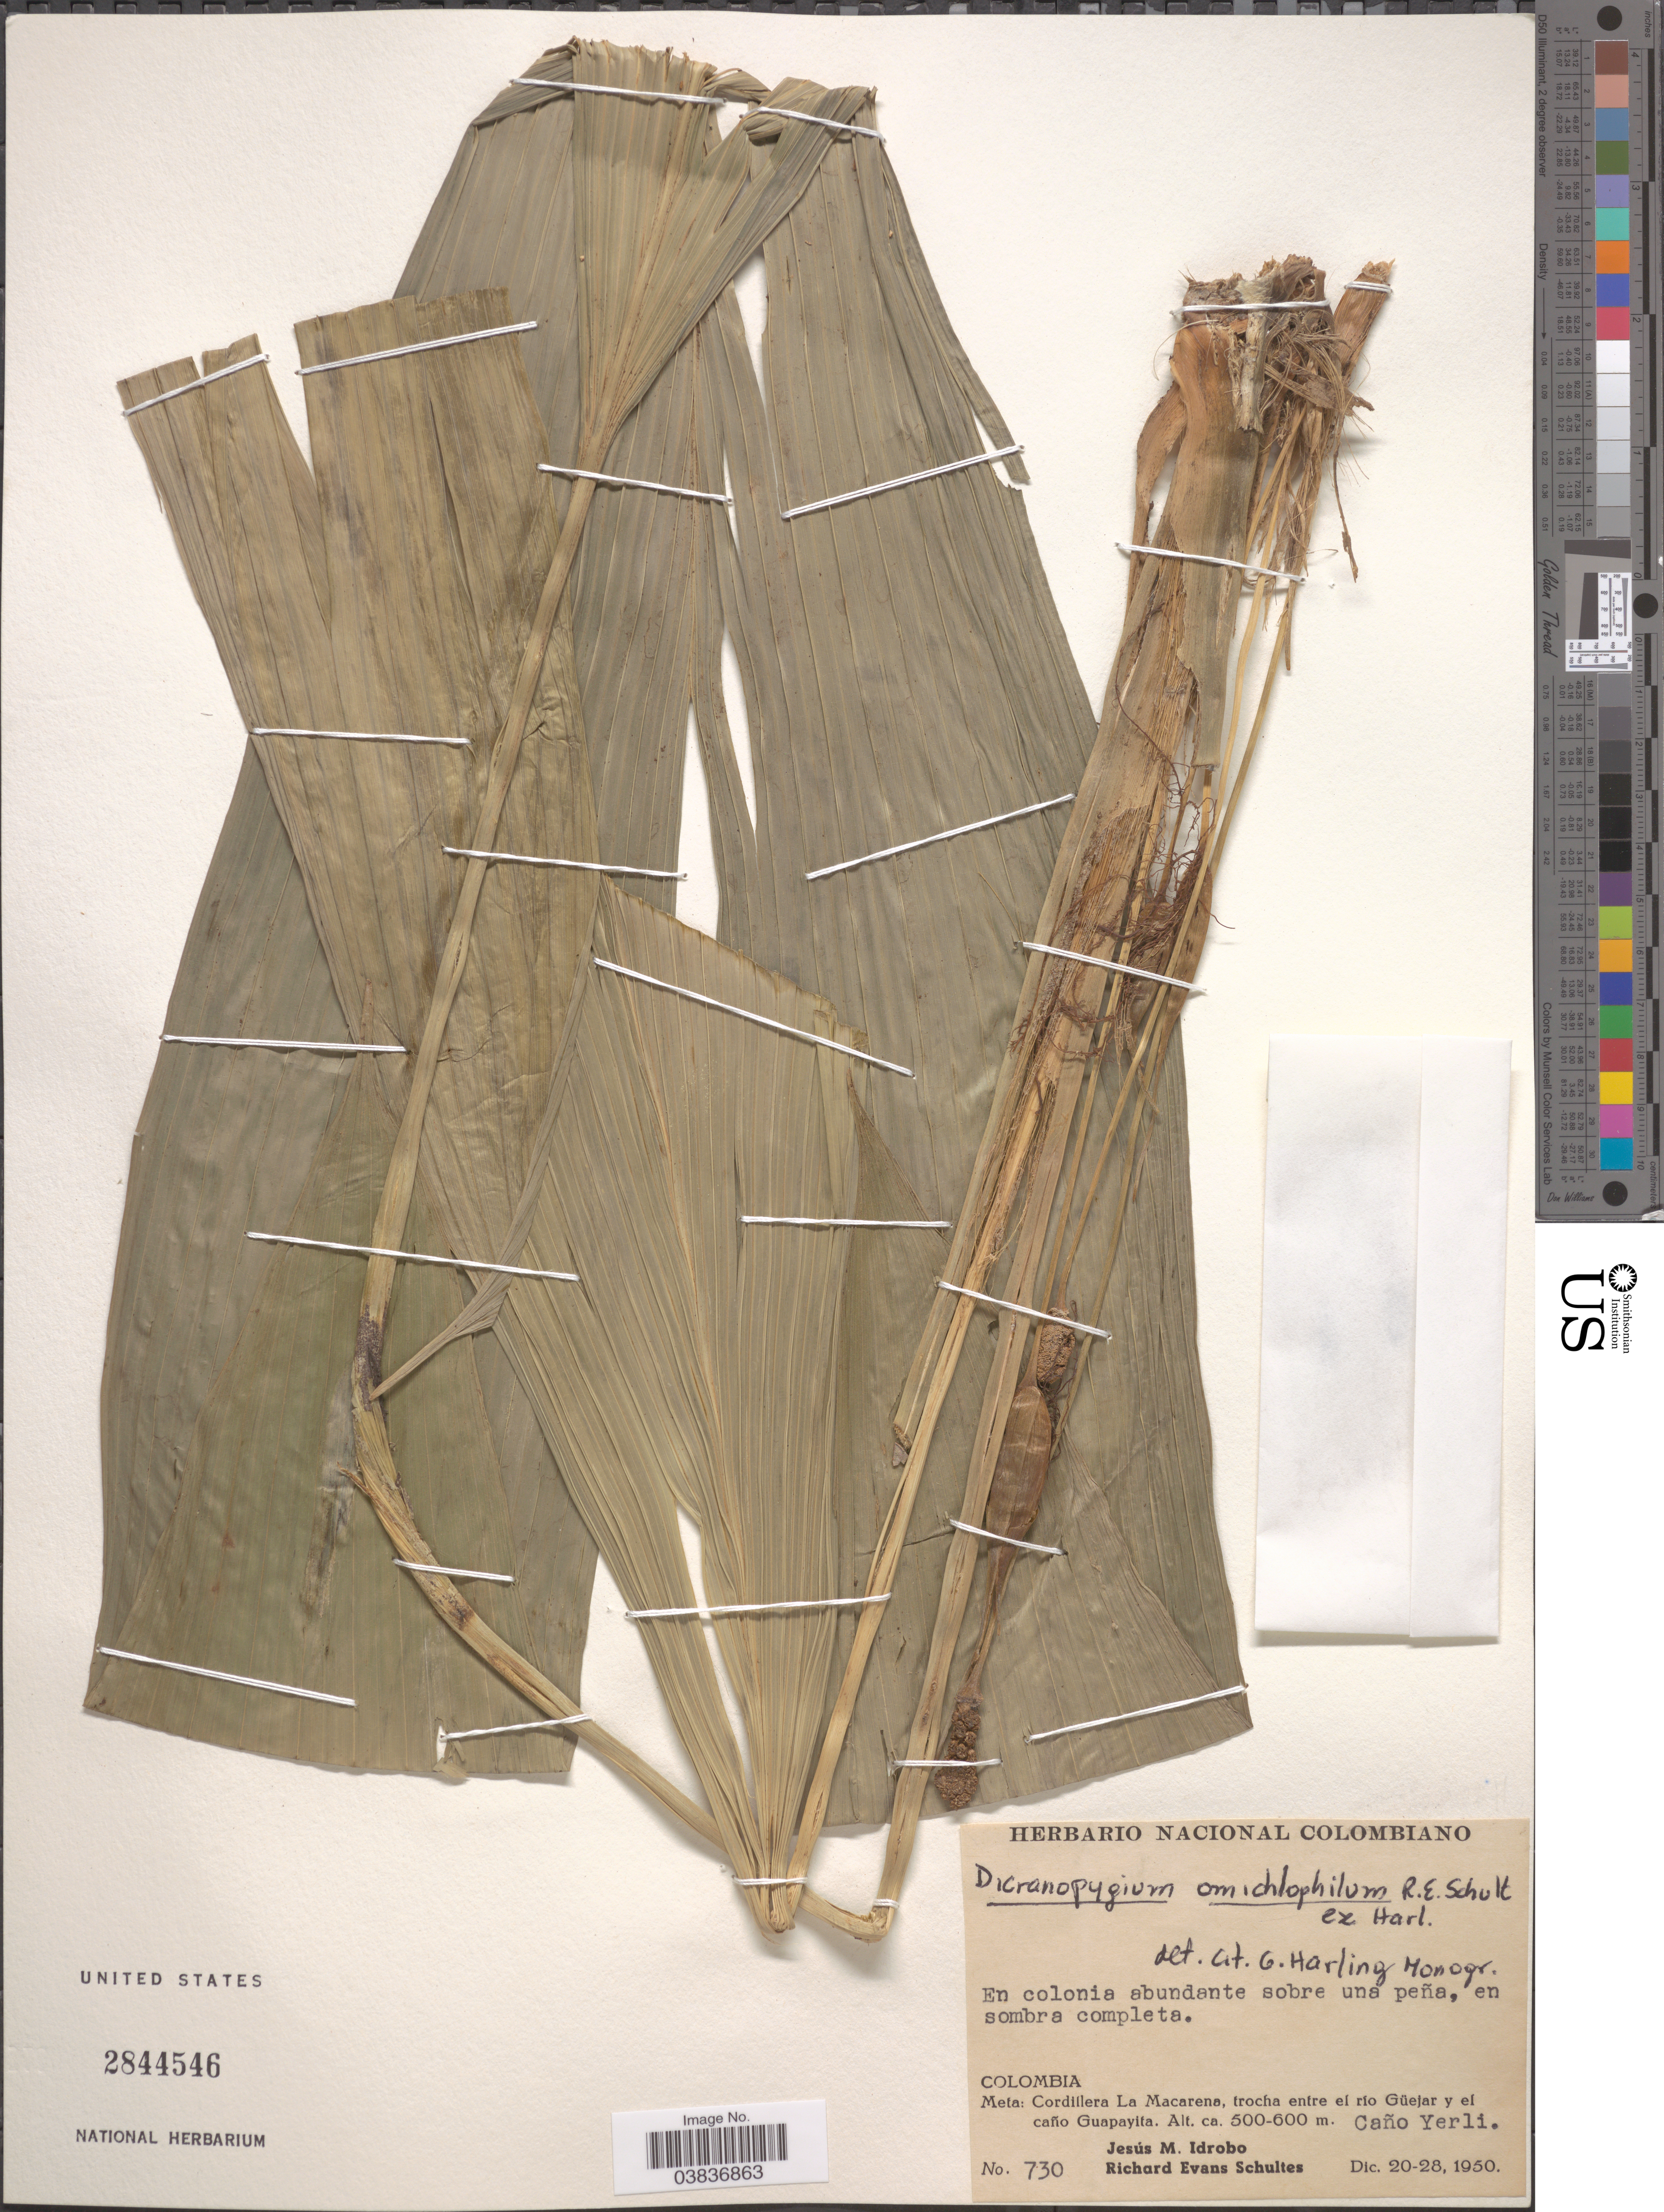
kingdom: Plantae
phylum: Tracheophyta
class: Liliopsida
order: Pandanales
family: Cyclanthaceae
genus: Dicranopygium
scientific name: Dicranopygium omichlophilum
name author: R.E. Schult. ex Harling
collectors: J. M. Idrobo & R. E. Schultes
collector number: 730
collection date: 1950-12-20/1950-12-28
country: Colombia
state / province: Meta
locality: Cordillera La Macarena, trocha entre el rio Güejar y el caño Guapayita. Caño Yerli.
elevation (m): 500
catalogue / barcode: US 2844546